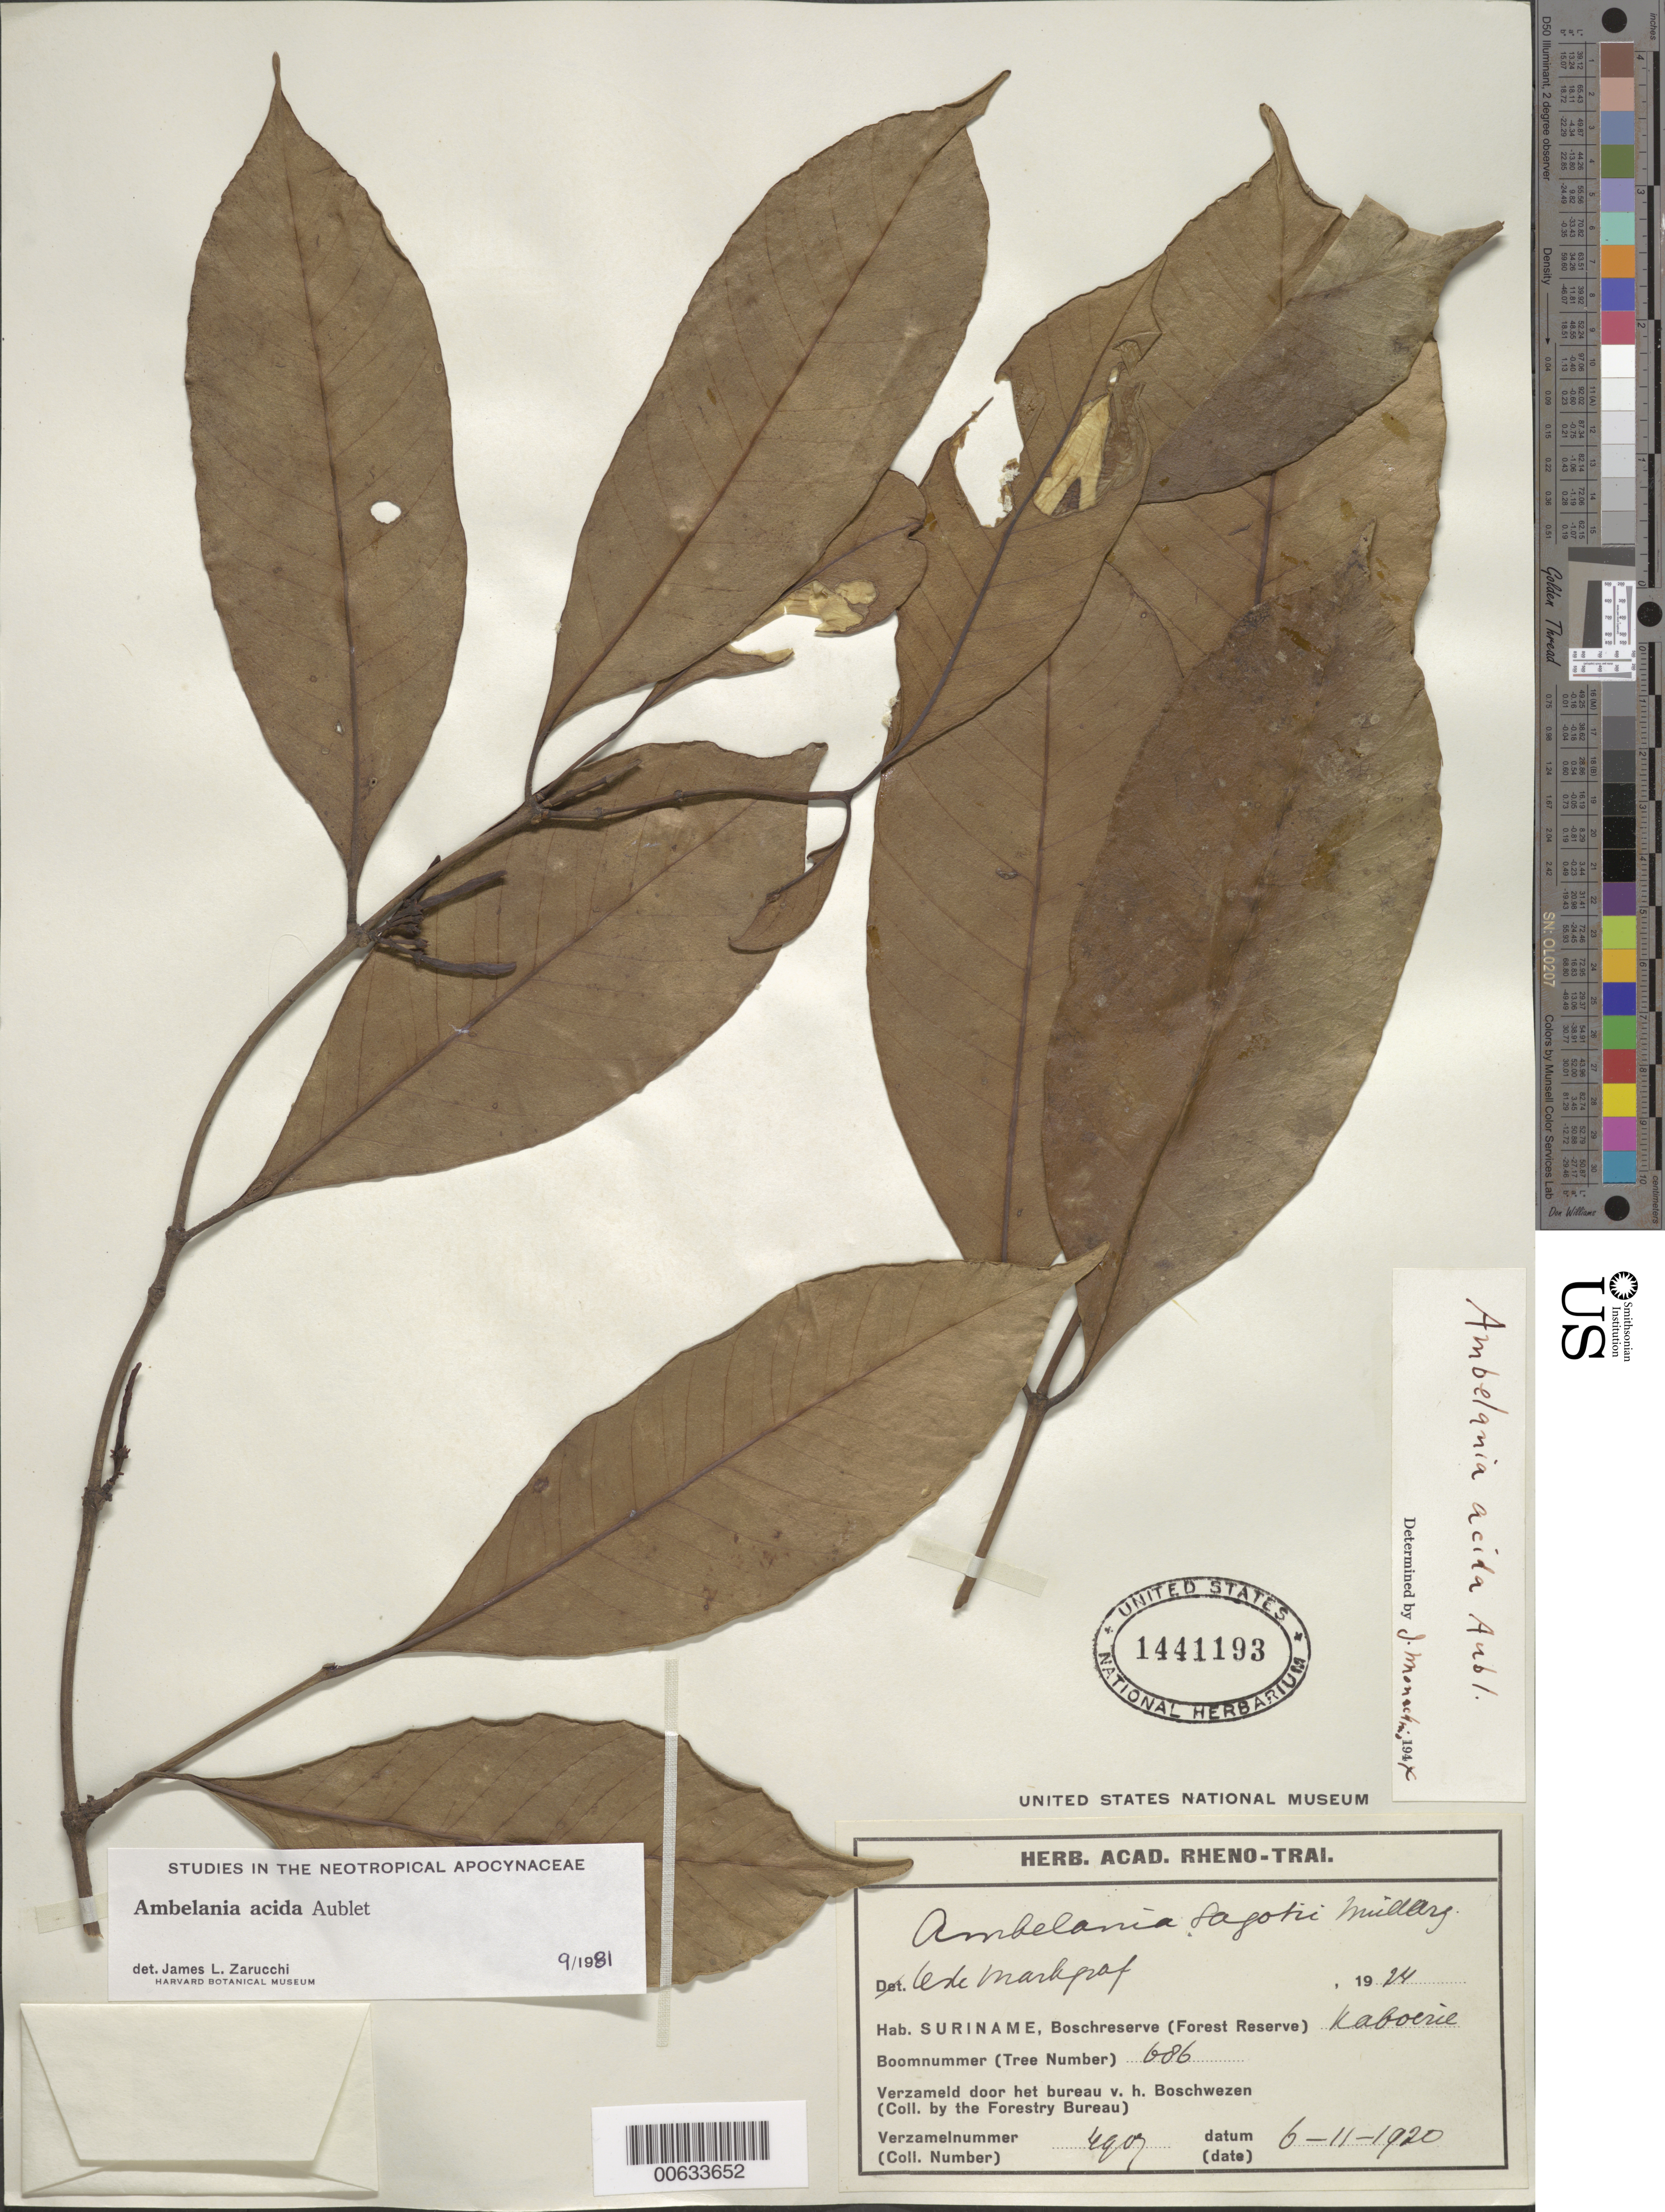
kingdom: Plantae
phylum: Tracheophyta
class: Magnoliopsida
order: Gentianales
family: Apocynaceae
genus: Ambelania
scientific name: Ambelania acida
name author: Aubl.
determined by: Zarucchi, J. L.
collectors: Forestry Bureau-Surinam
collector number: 4907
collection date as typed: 6-Nov-20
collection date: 1920-11-06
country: Suriname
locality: Forest Reserve, Kaboeire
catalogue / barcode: US 1441193